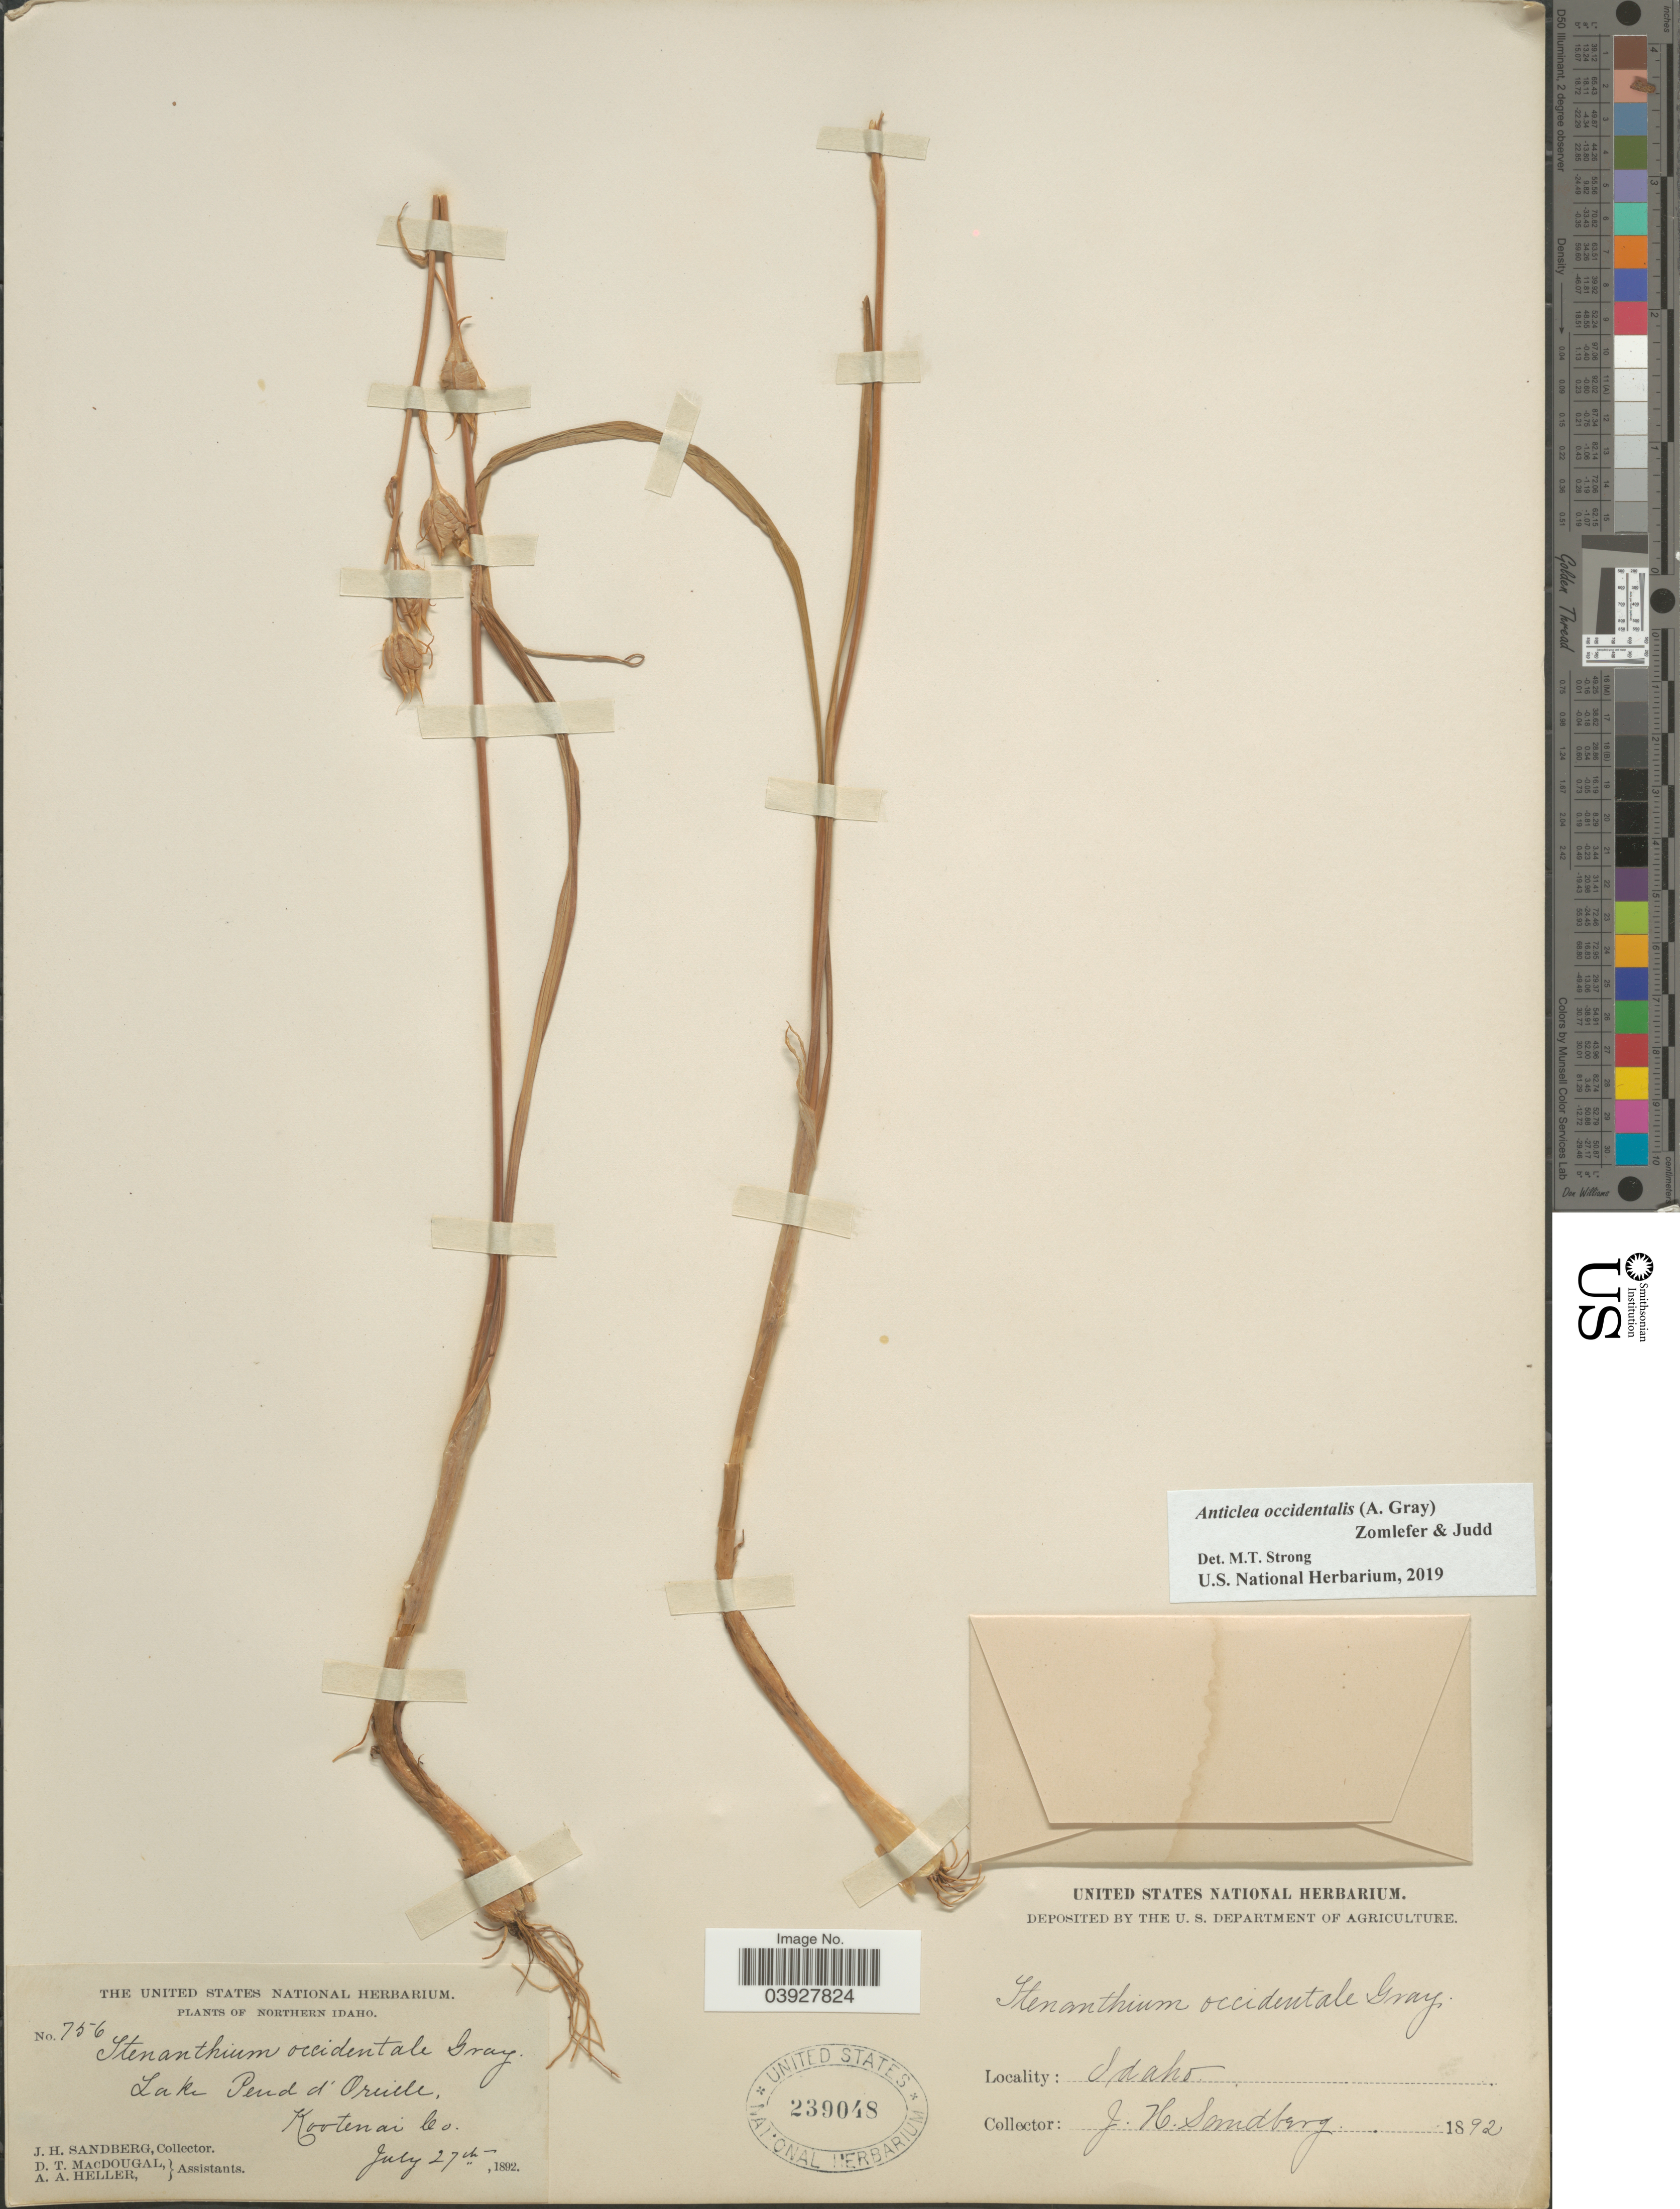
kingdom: Plantae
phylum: Tracheophyta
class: Liliopsida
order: Liliales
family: Melanthiaceae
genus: Anticlea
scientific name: Anticlea occidentalis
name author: (A. Gray) Zomlefer & Judd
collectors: J. H. Sandberg, D. T. MacDougal & A. A. Heller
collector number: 756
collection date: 1892-07-27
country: United States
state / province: Idaho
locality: Northern Idaho. Lake Pend d'Oreille. Kootenai Co.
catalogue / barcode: US 239048